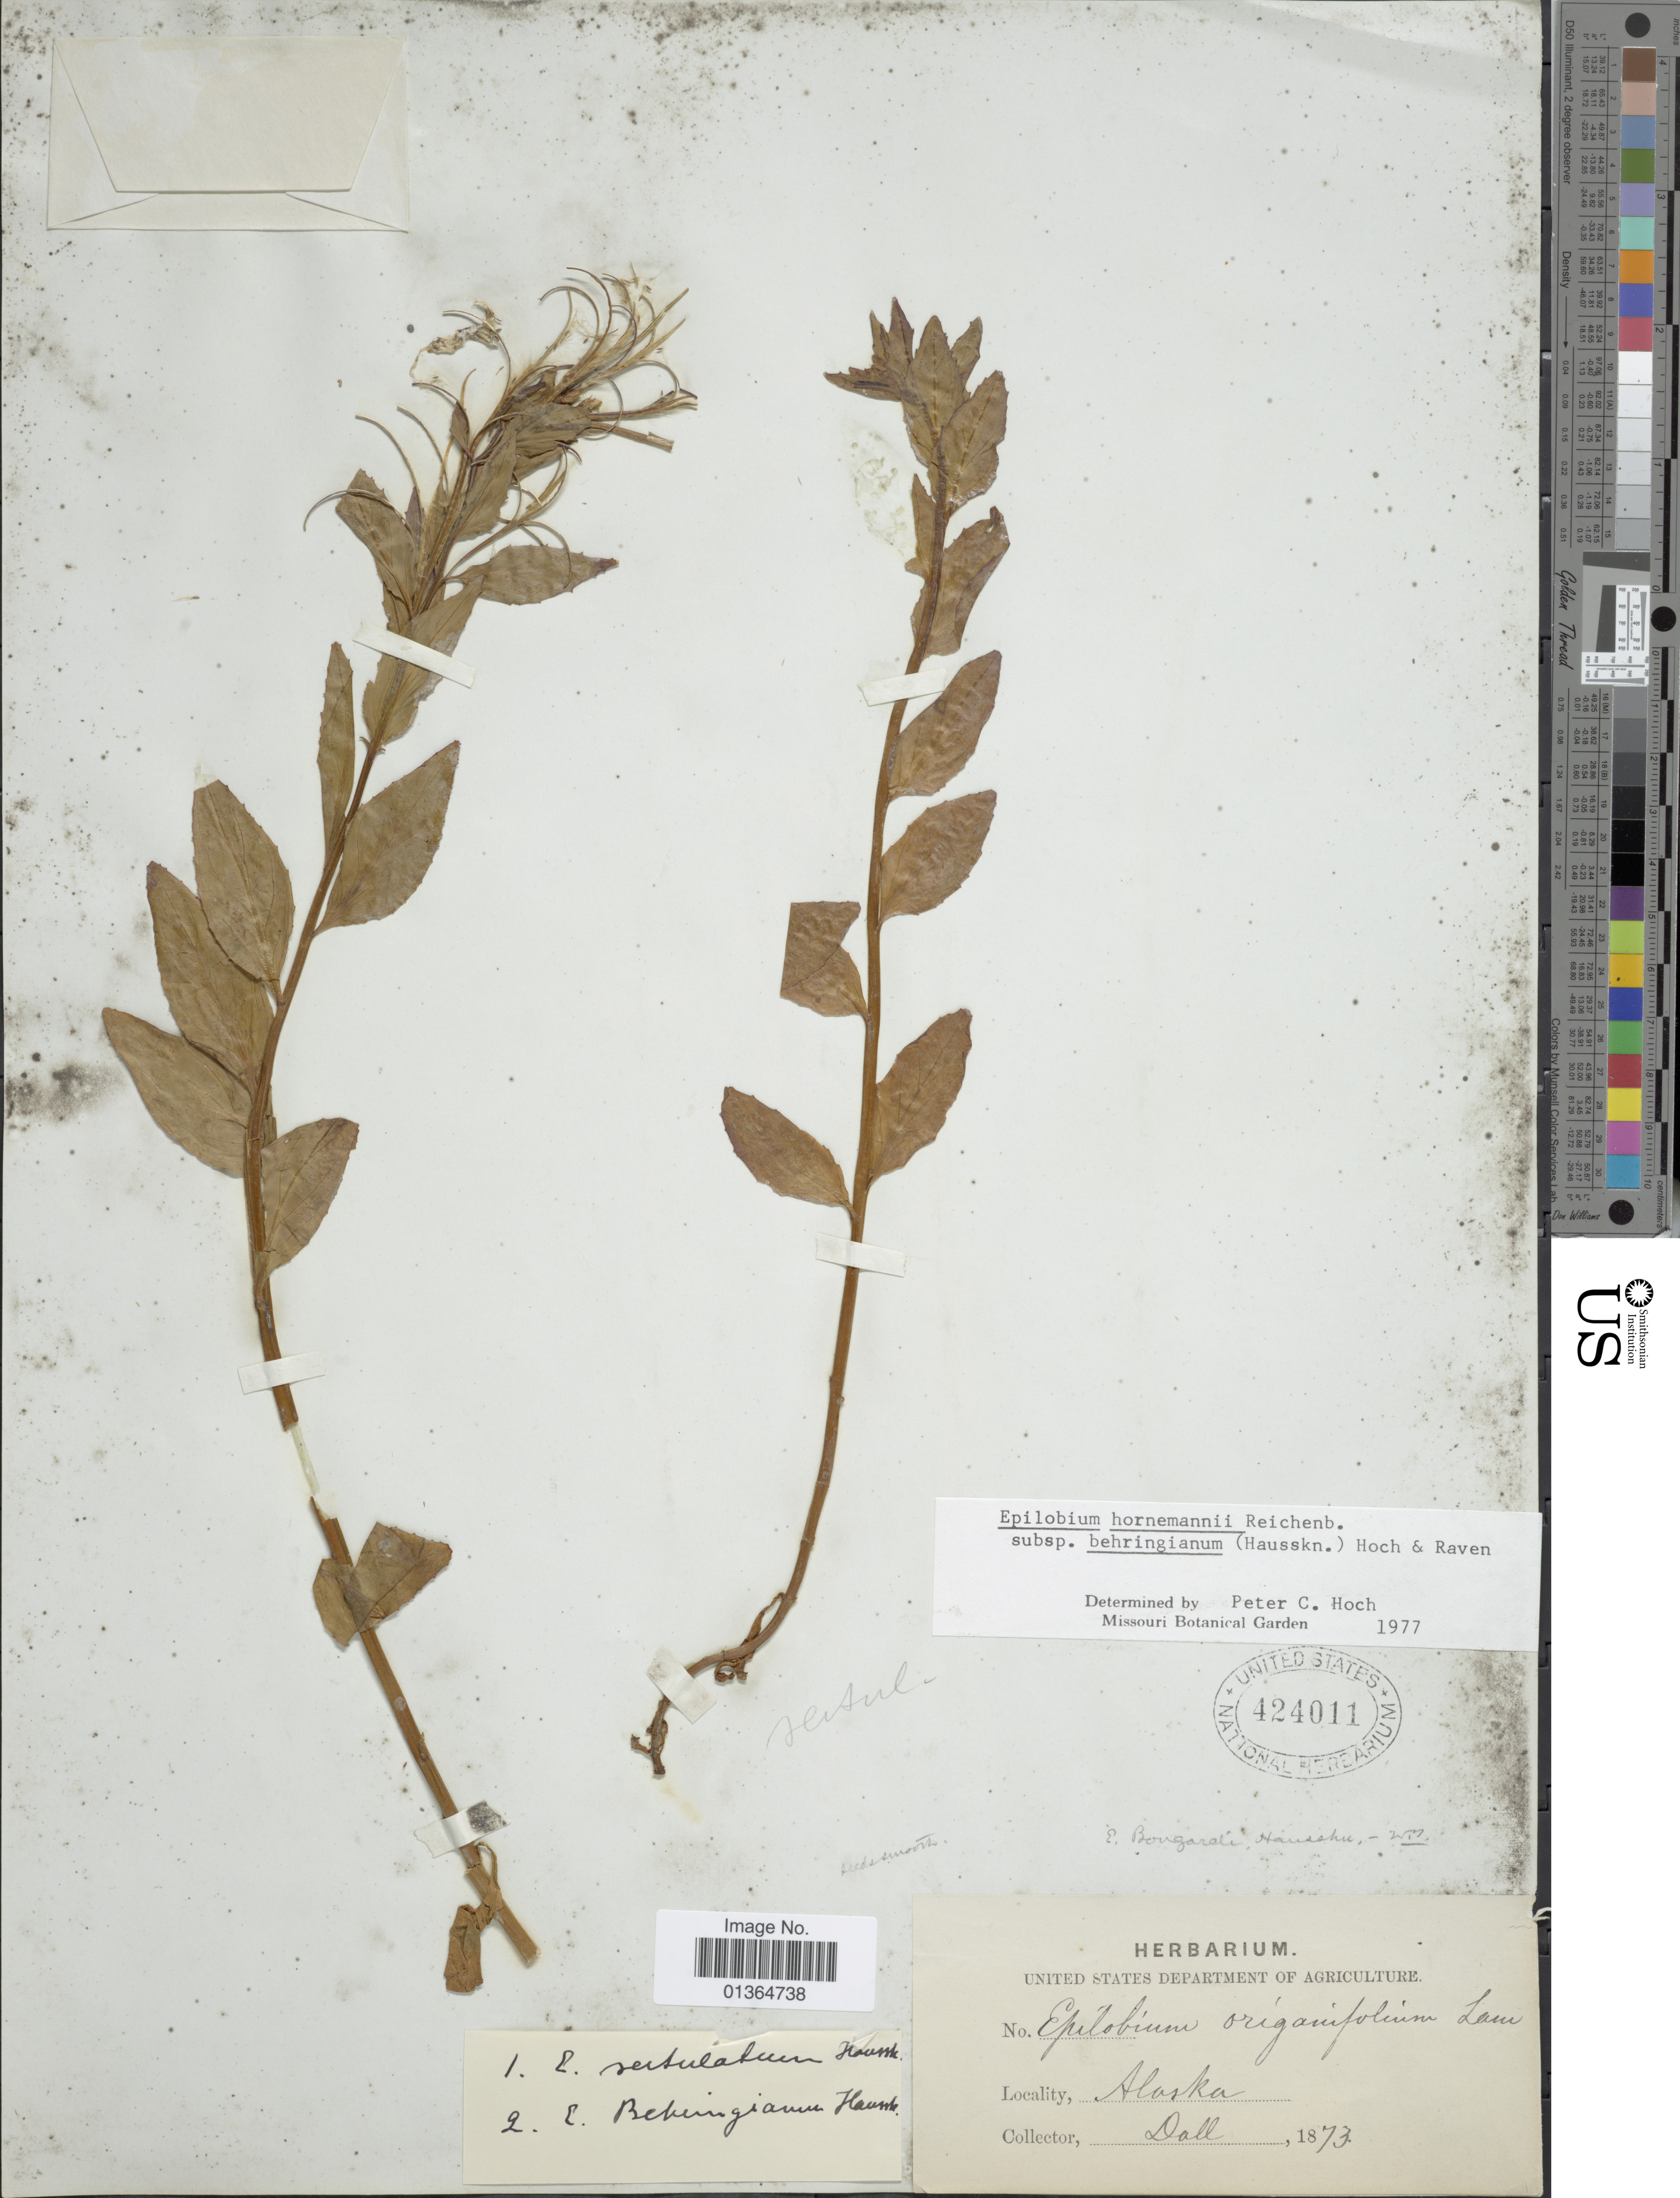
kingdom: Plantae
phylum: Tracheophyta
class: Magnoliopsida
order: Myrtales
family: Onagraceae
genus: Epilobium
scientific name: Epilobium hornemannii subsp. behringianum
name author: (Hausskn.) Hoch & P.H. Raven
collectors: -. Dall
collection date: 1873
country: United States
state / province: Alaska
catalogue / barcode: US 424011